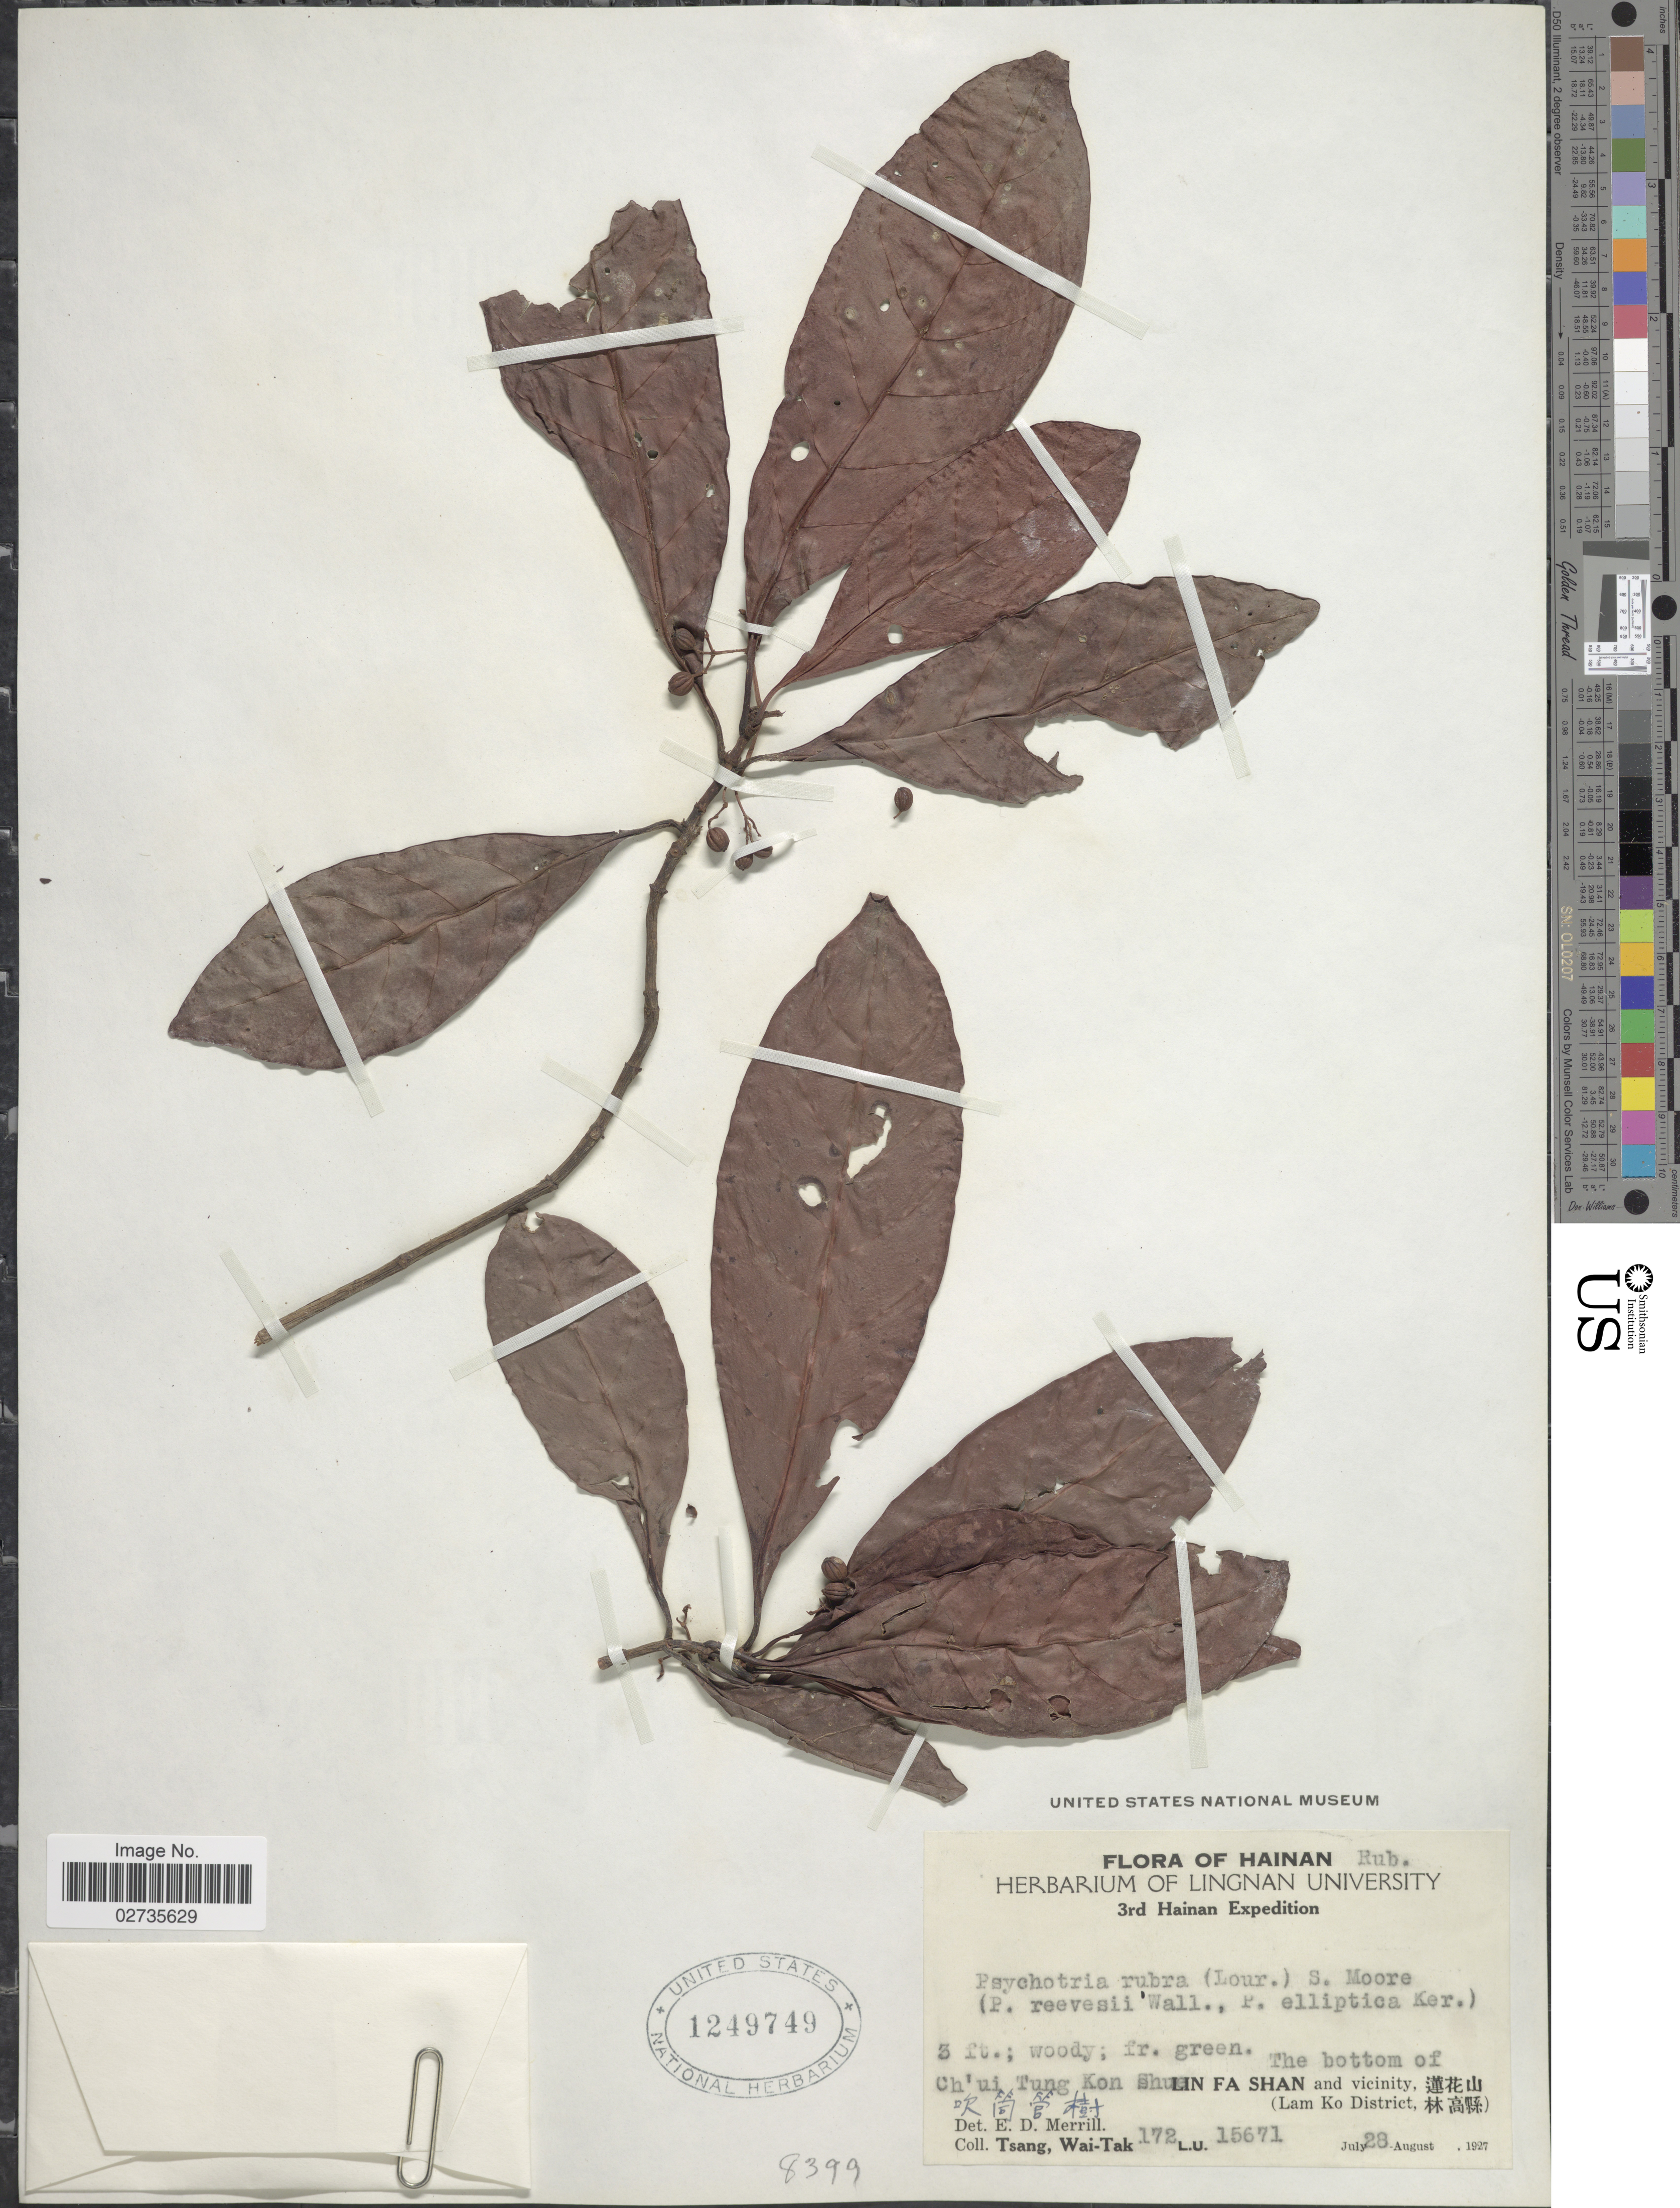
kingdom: Plantae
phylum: Tracheophyta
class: Magnoliopsida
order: Gentianales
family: Rubiaceae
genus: Psychotria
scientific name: Psychotria rubra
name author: (Lour.) Poir.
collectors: W. T. Tsang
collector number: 172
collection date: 1927-07-28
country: China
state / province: Hainan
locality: The bottom of Chu'ui Tung Kon Shue, Lin Fa Shan and vicinity (Lam Ko District)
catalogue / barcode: US 1249749